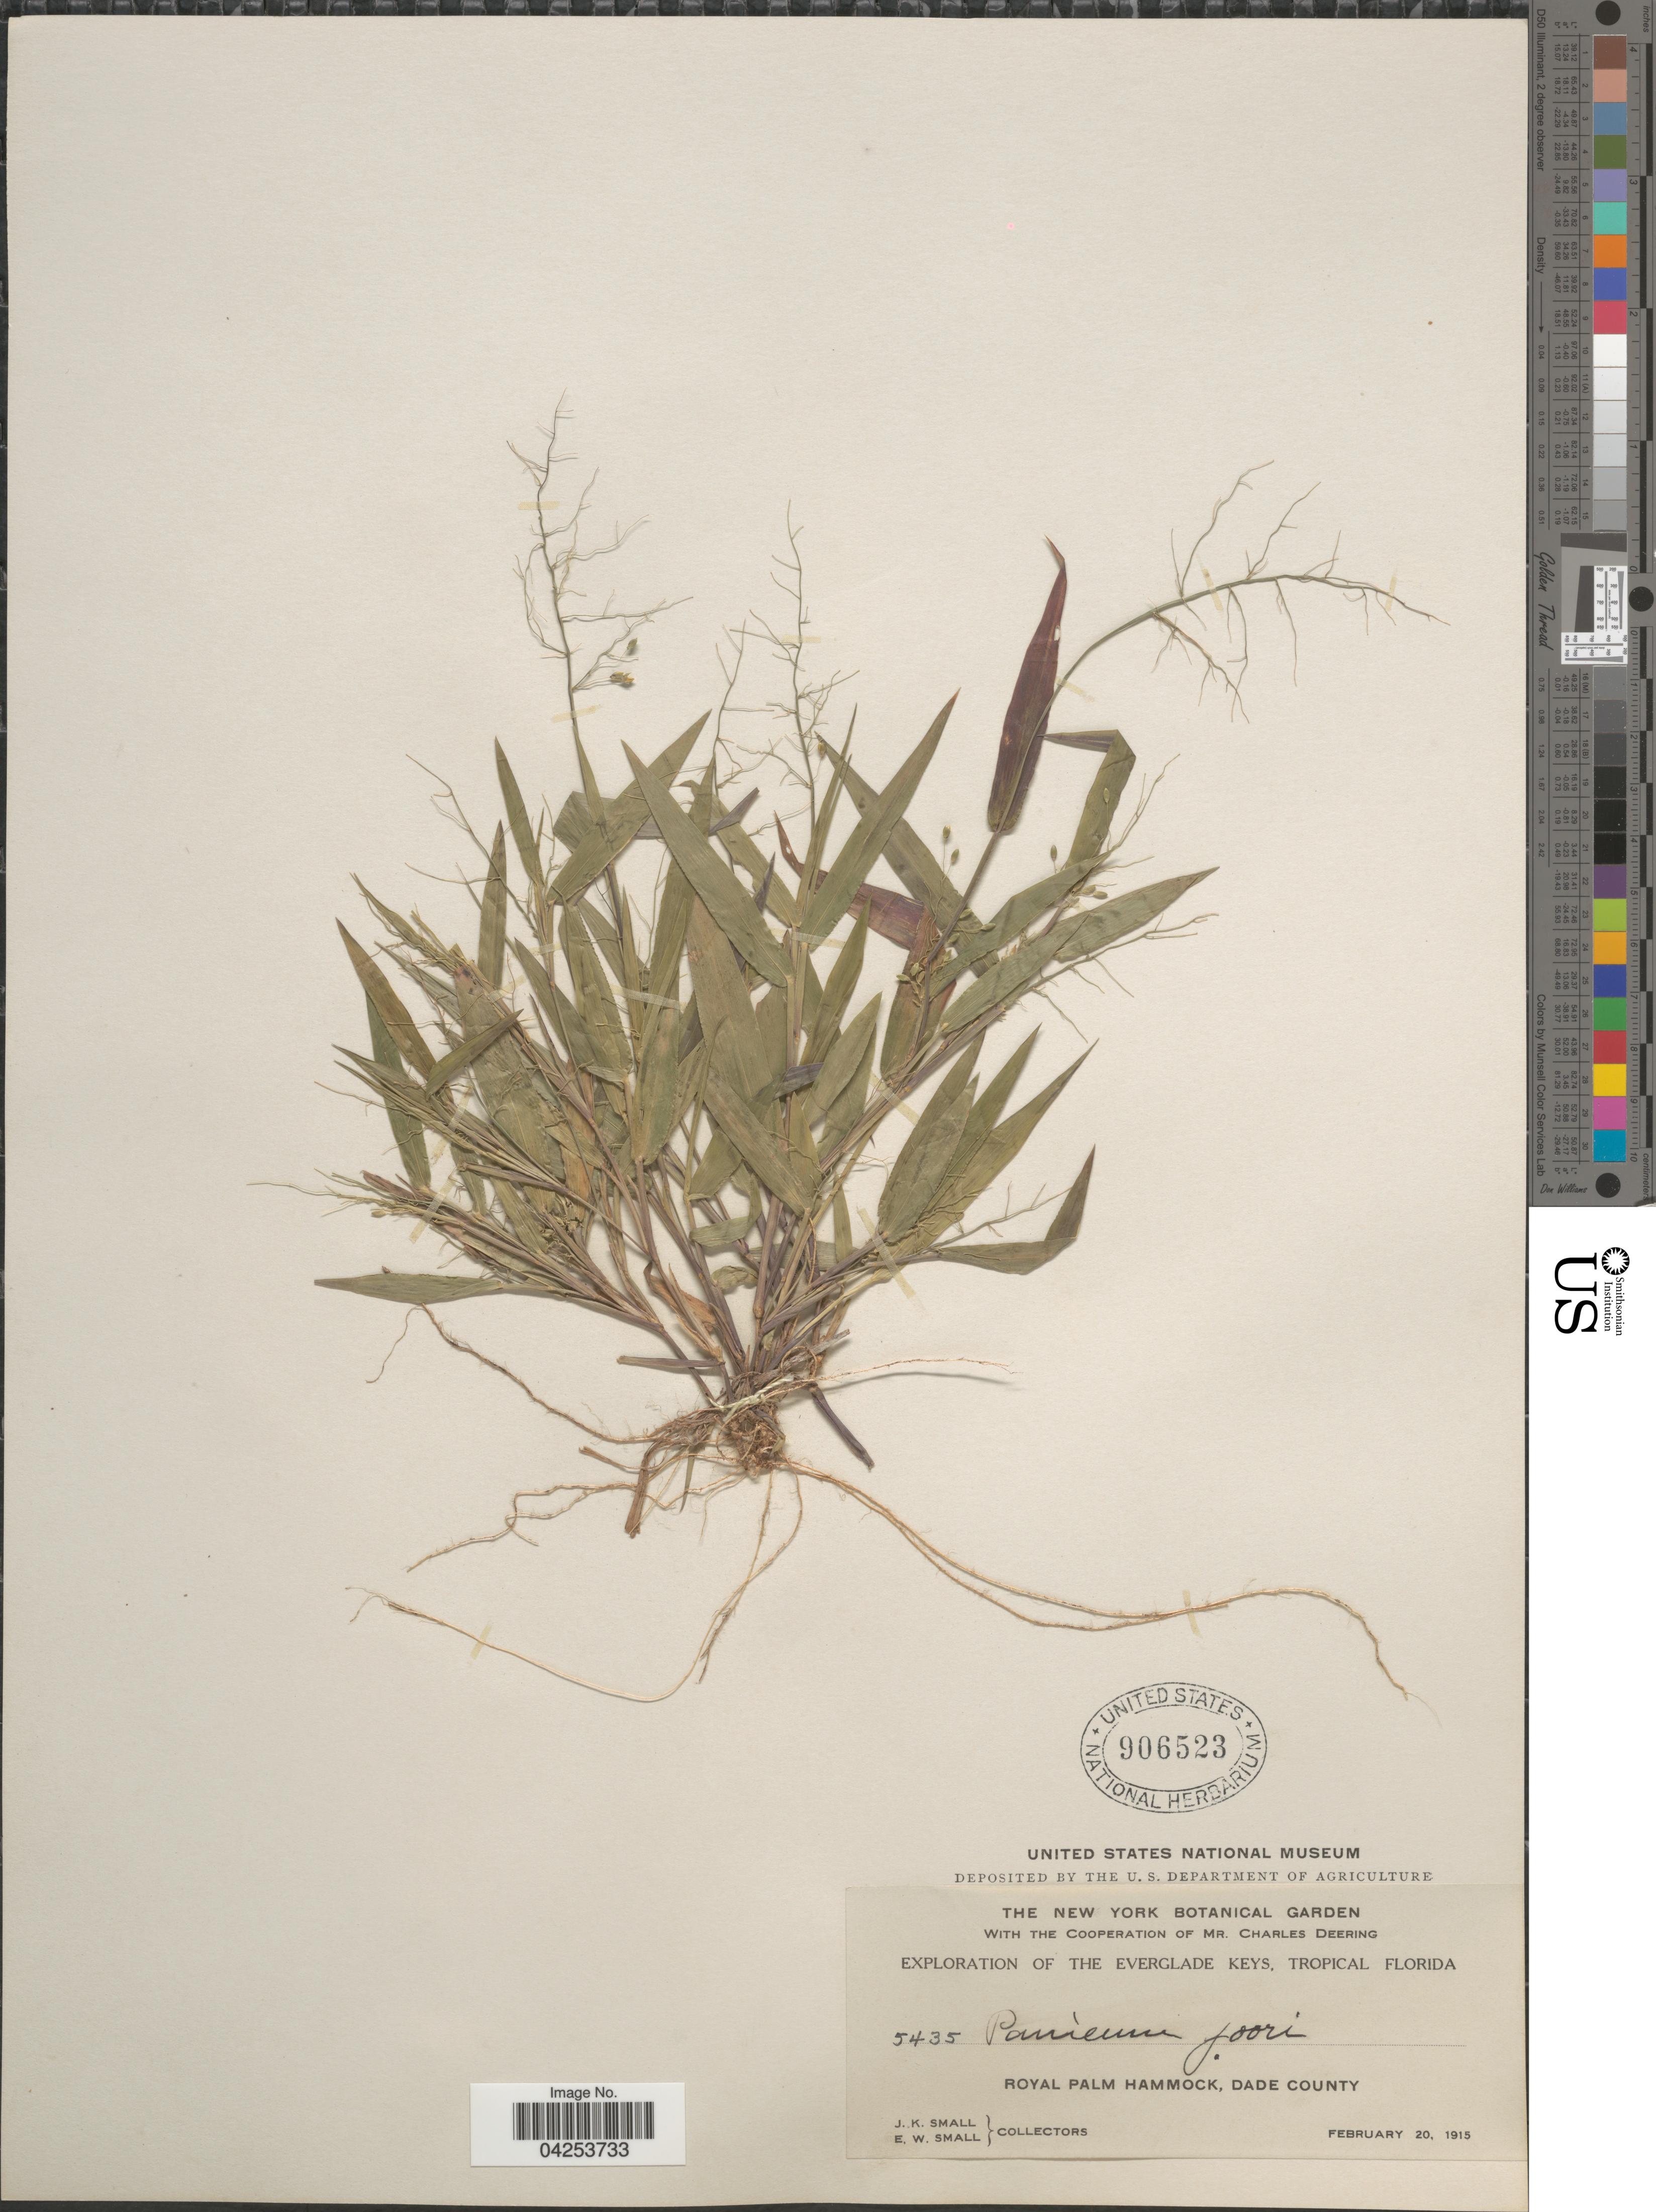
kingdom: Plantae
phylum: Tracheophyta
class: Liliopsida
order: Poales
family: Poaceae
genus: Dichanthelium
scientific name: Dichanthelium commutatum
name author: (Schult.) Gould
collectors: J. K. Small & E. W. Small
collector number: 5435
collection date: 1915-02-20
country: United States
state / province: Florida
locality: Exploration of the Everglade Keys, Tropical Florida. Royal Palm Hammock, Dade County.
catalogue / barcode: US 906523